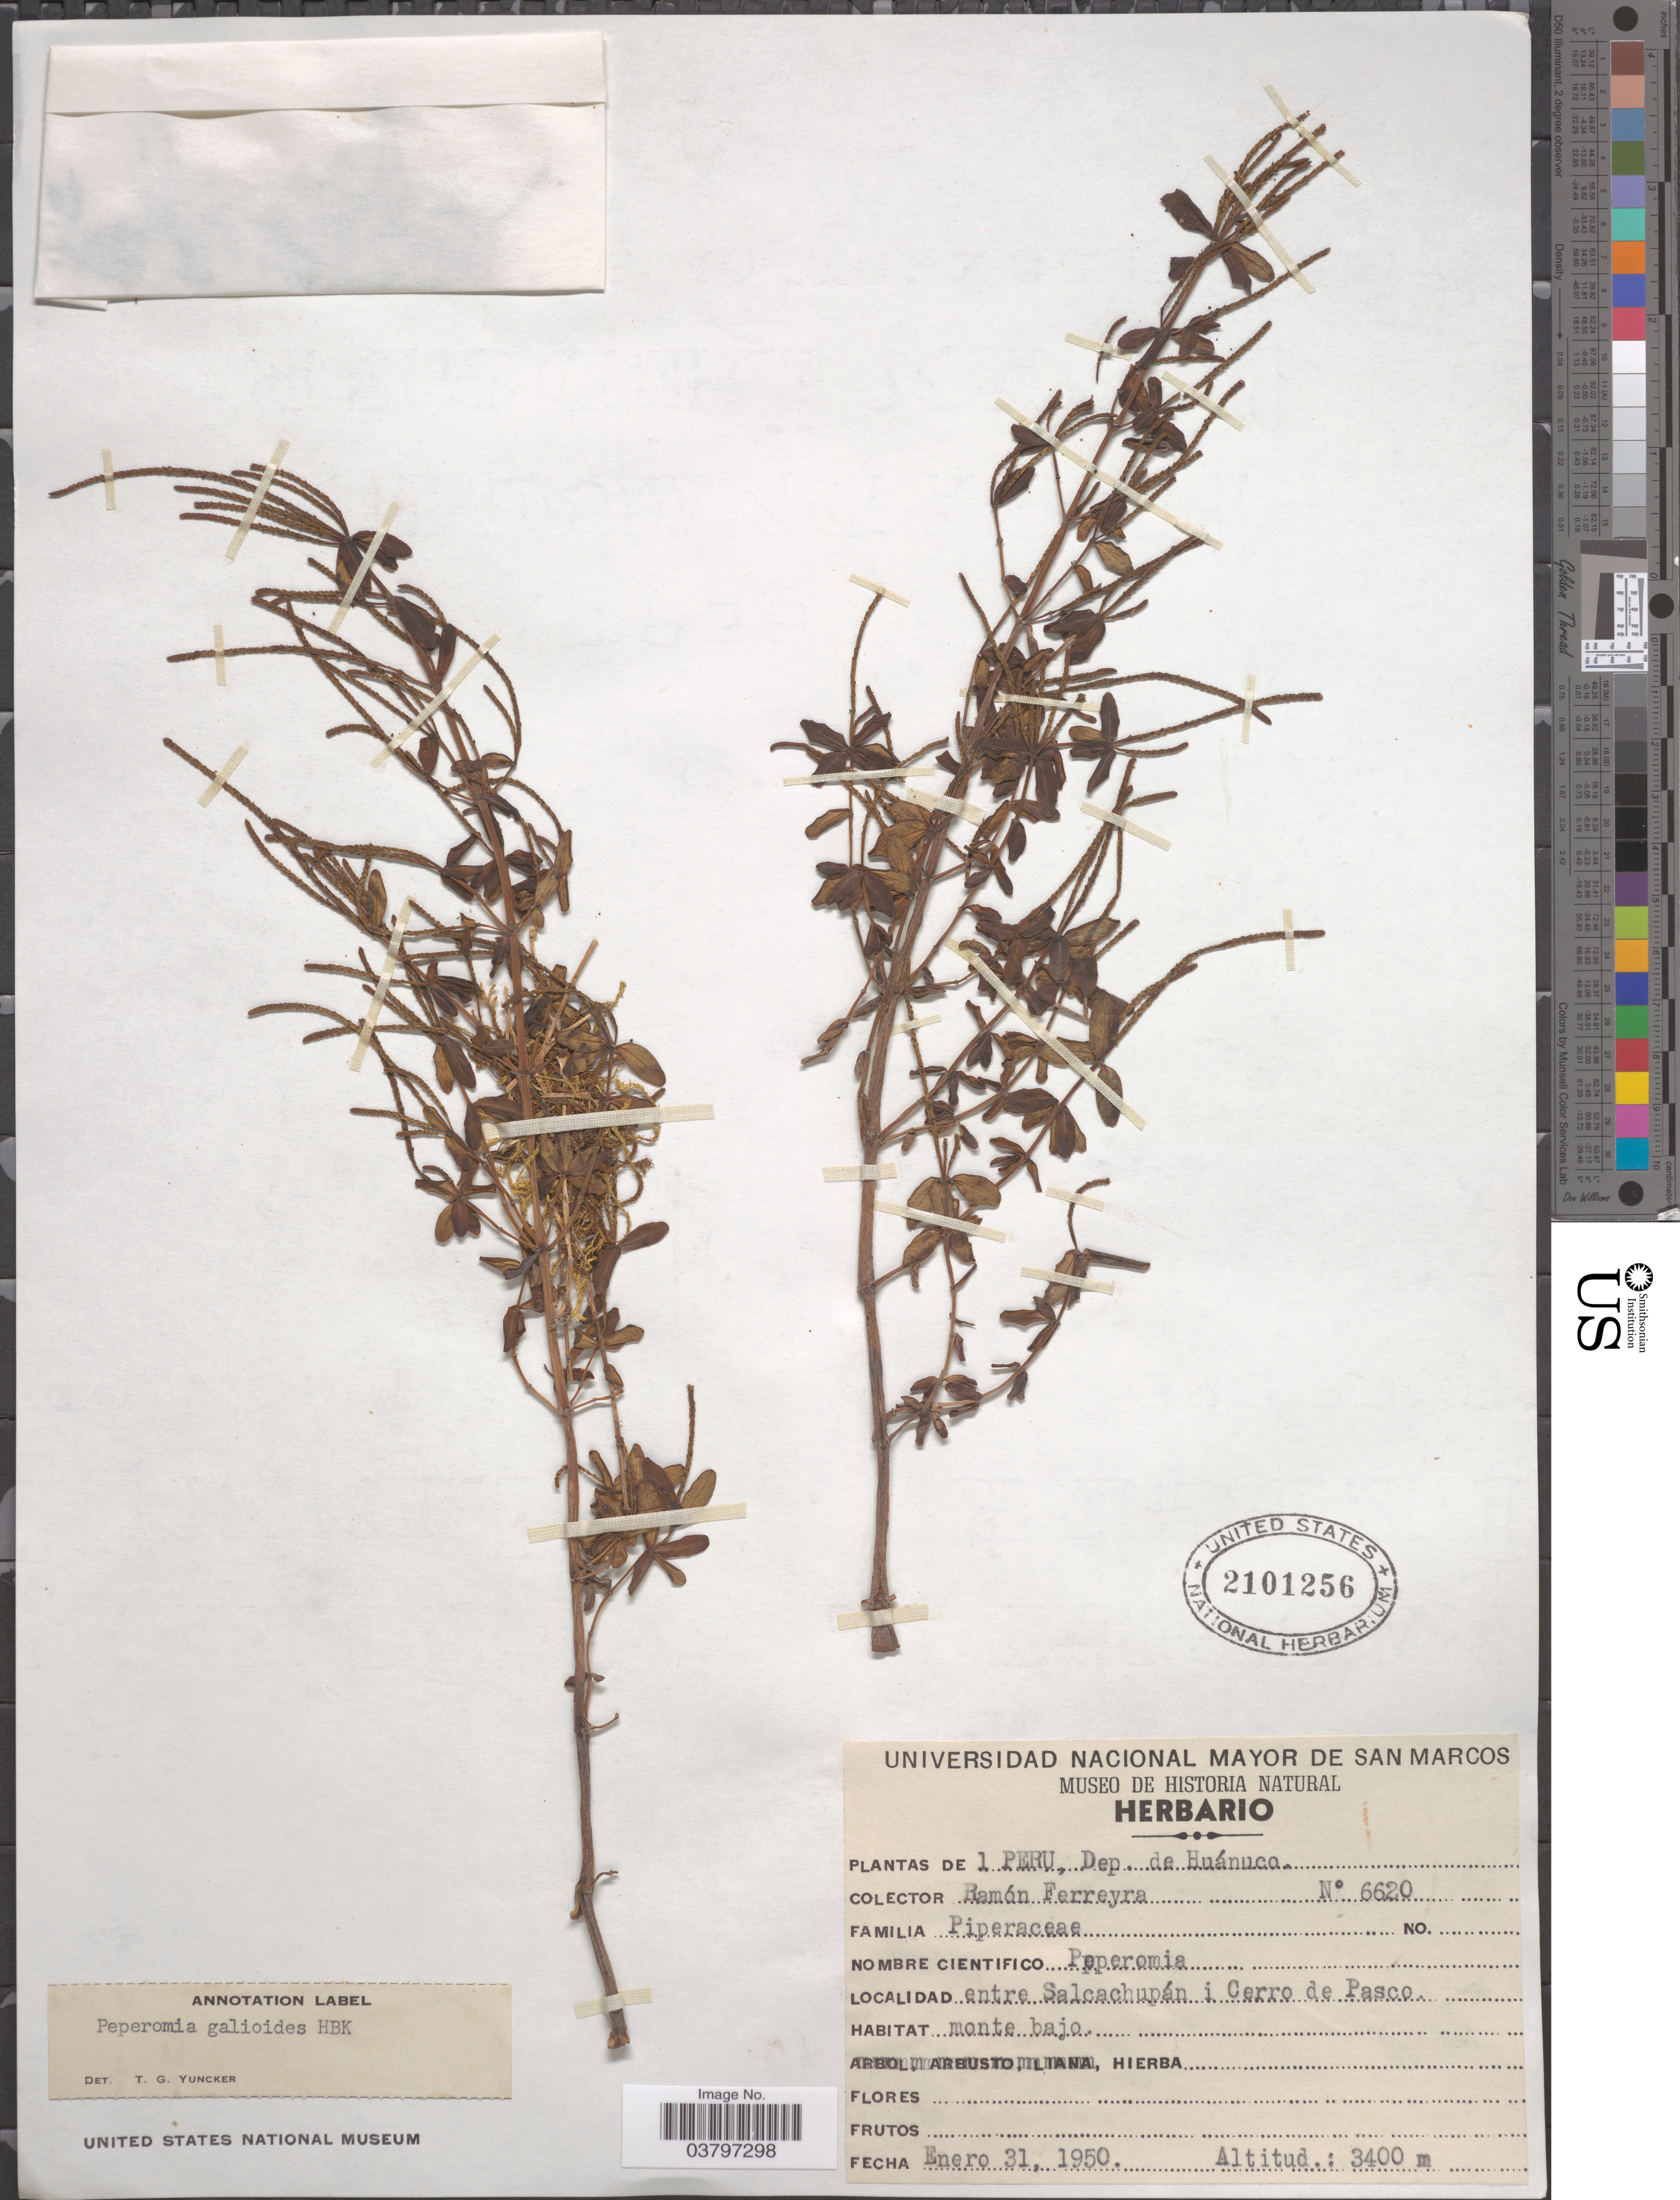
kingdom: Plantae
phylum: Tracheophyta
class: Magnoliopsida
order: Piperales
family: Piperaceae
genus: Peperomia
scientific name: Peperomia galioides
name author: Kunth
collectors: R. A. Ferreyra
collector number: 6620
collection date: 1950-01-31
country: Peru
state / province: Huánuco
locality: Dep. de Huánuco. Entre Salcachupán i Cerro de Pasco.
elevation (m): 3400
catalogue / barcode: US 2101256